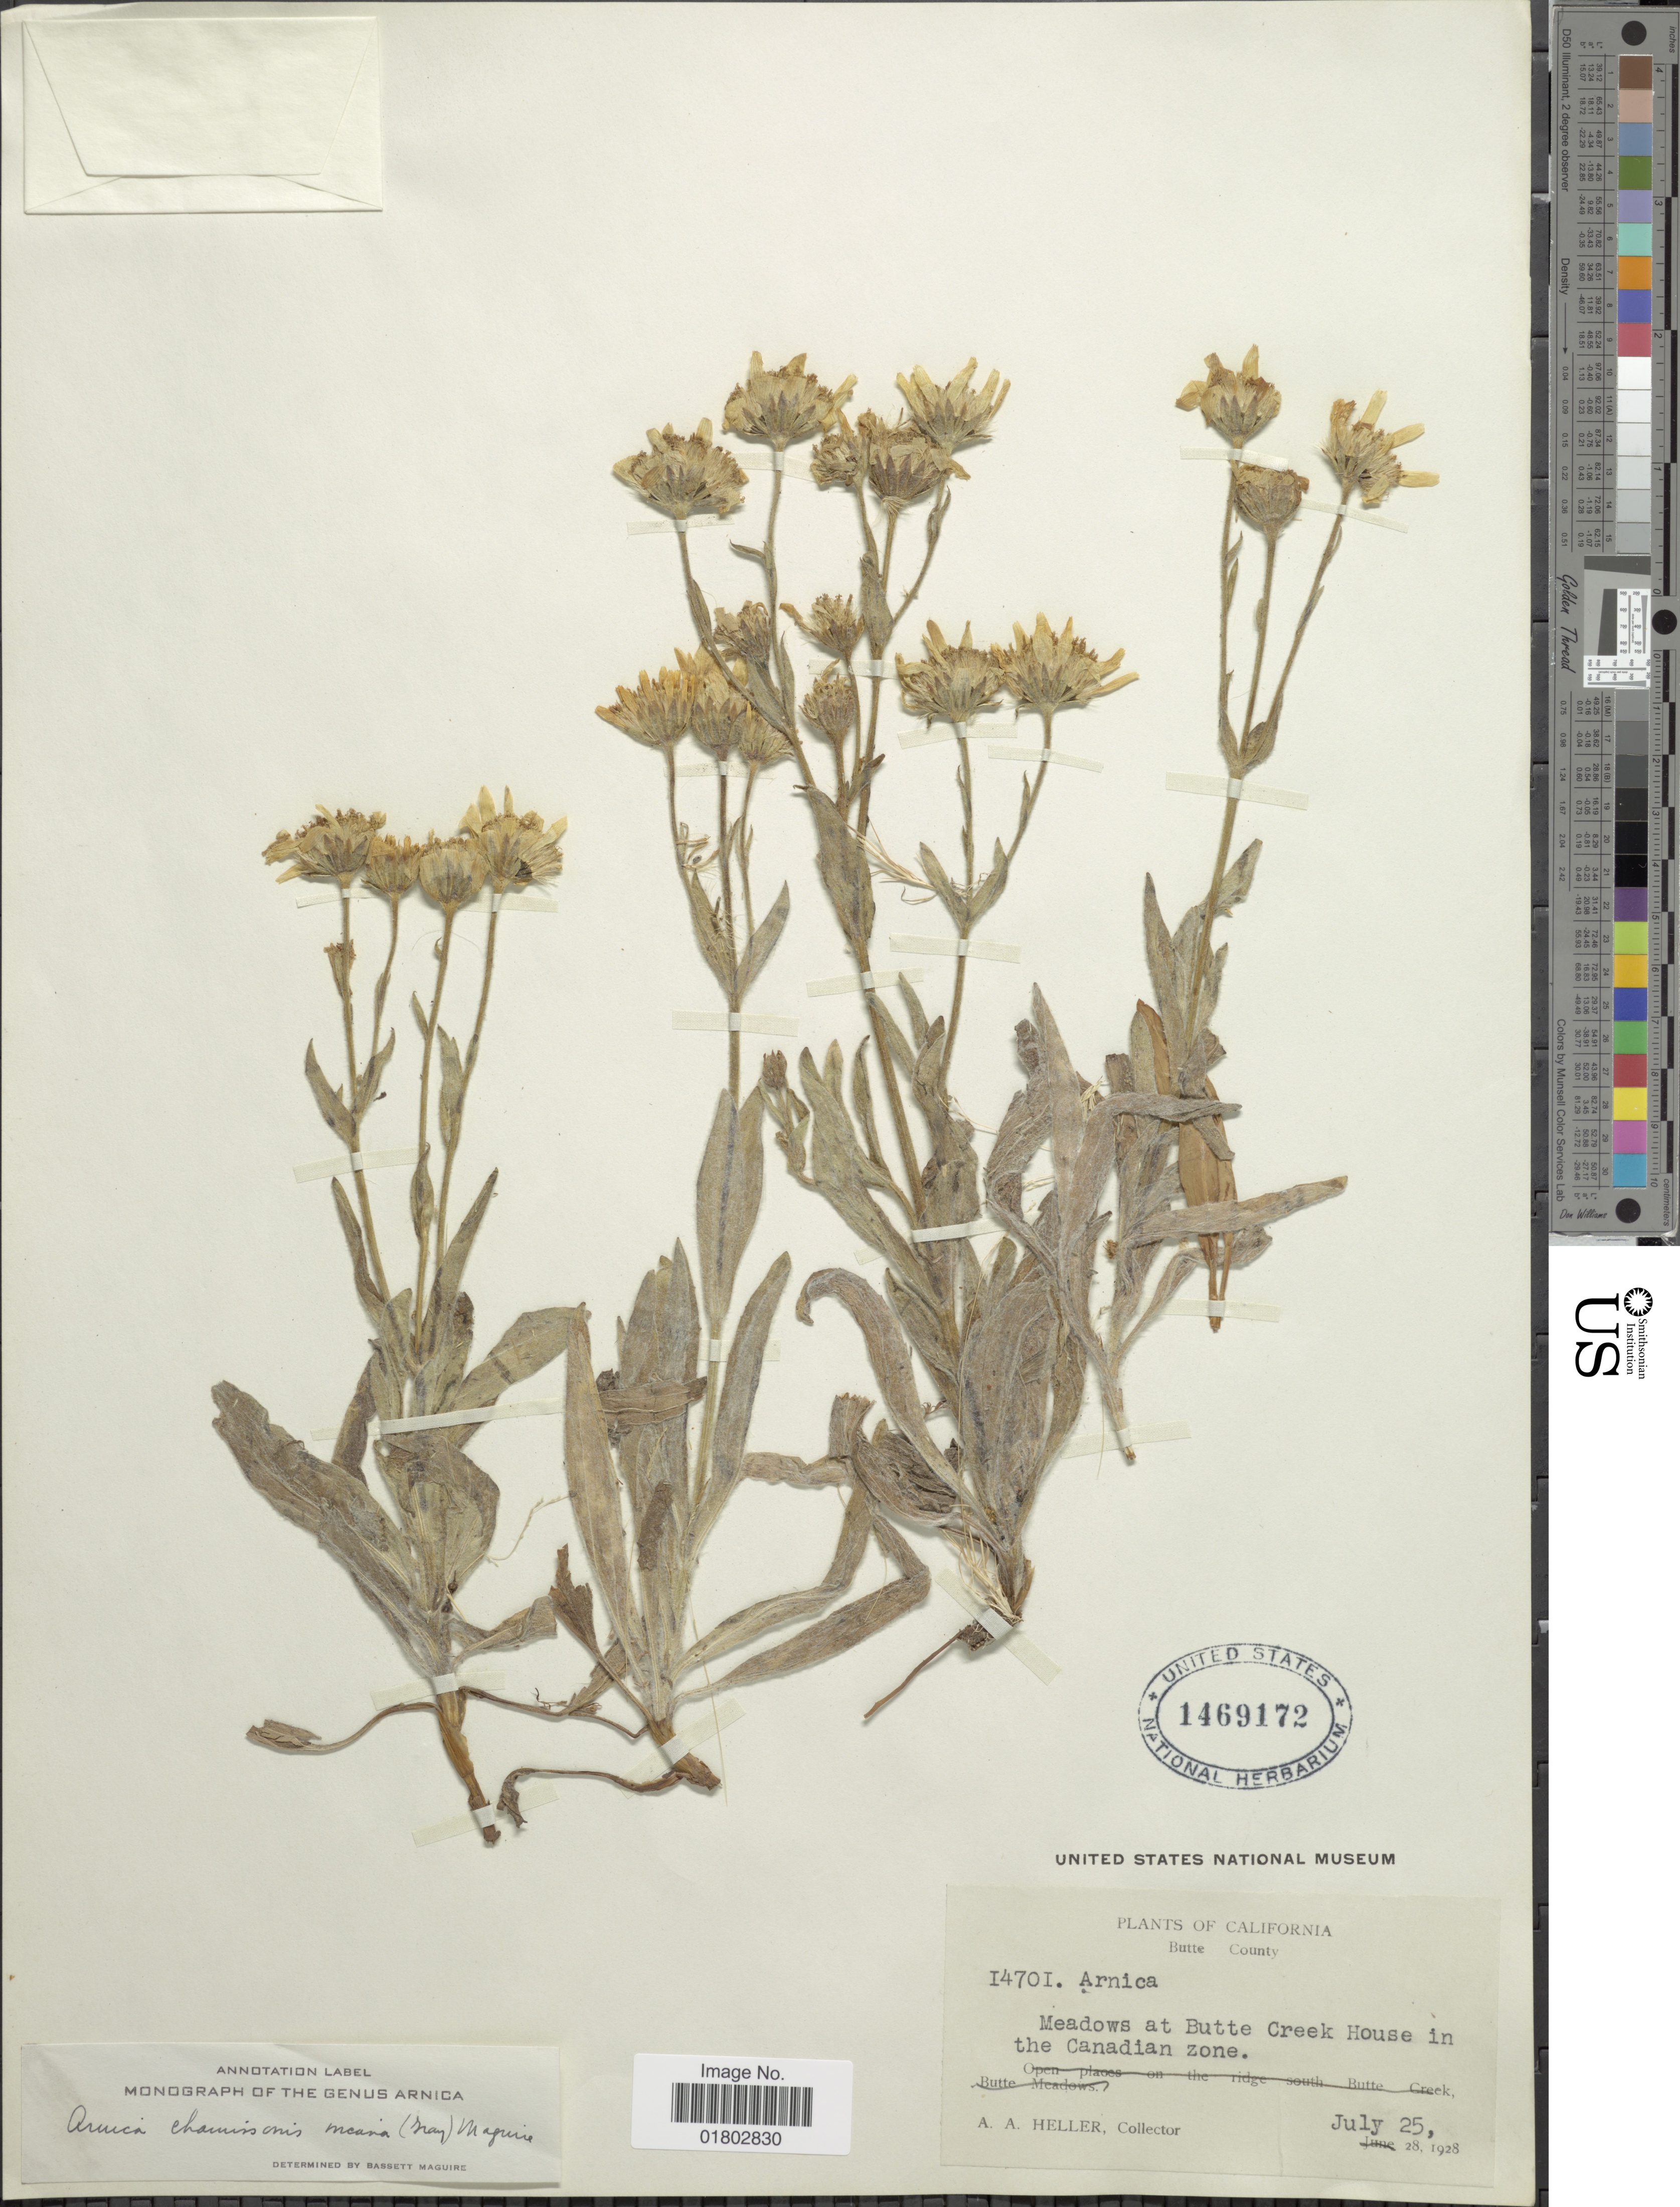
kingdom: Plantae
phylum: Tracheophyta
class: Magnoliopsida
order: Asterales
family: Asteraceae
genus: Arnica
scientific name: Arnica chamissonis subsp. incana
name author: (A. Gray) Maguire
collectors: A. A. Heller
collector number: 14701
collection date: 1928-07-25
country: United States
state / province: California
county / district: Butte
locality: Butte County, Meadows at Butte Creek House in the Canadian Zone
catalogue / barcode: US 1469172